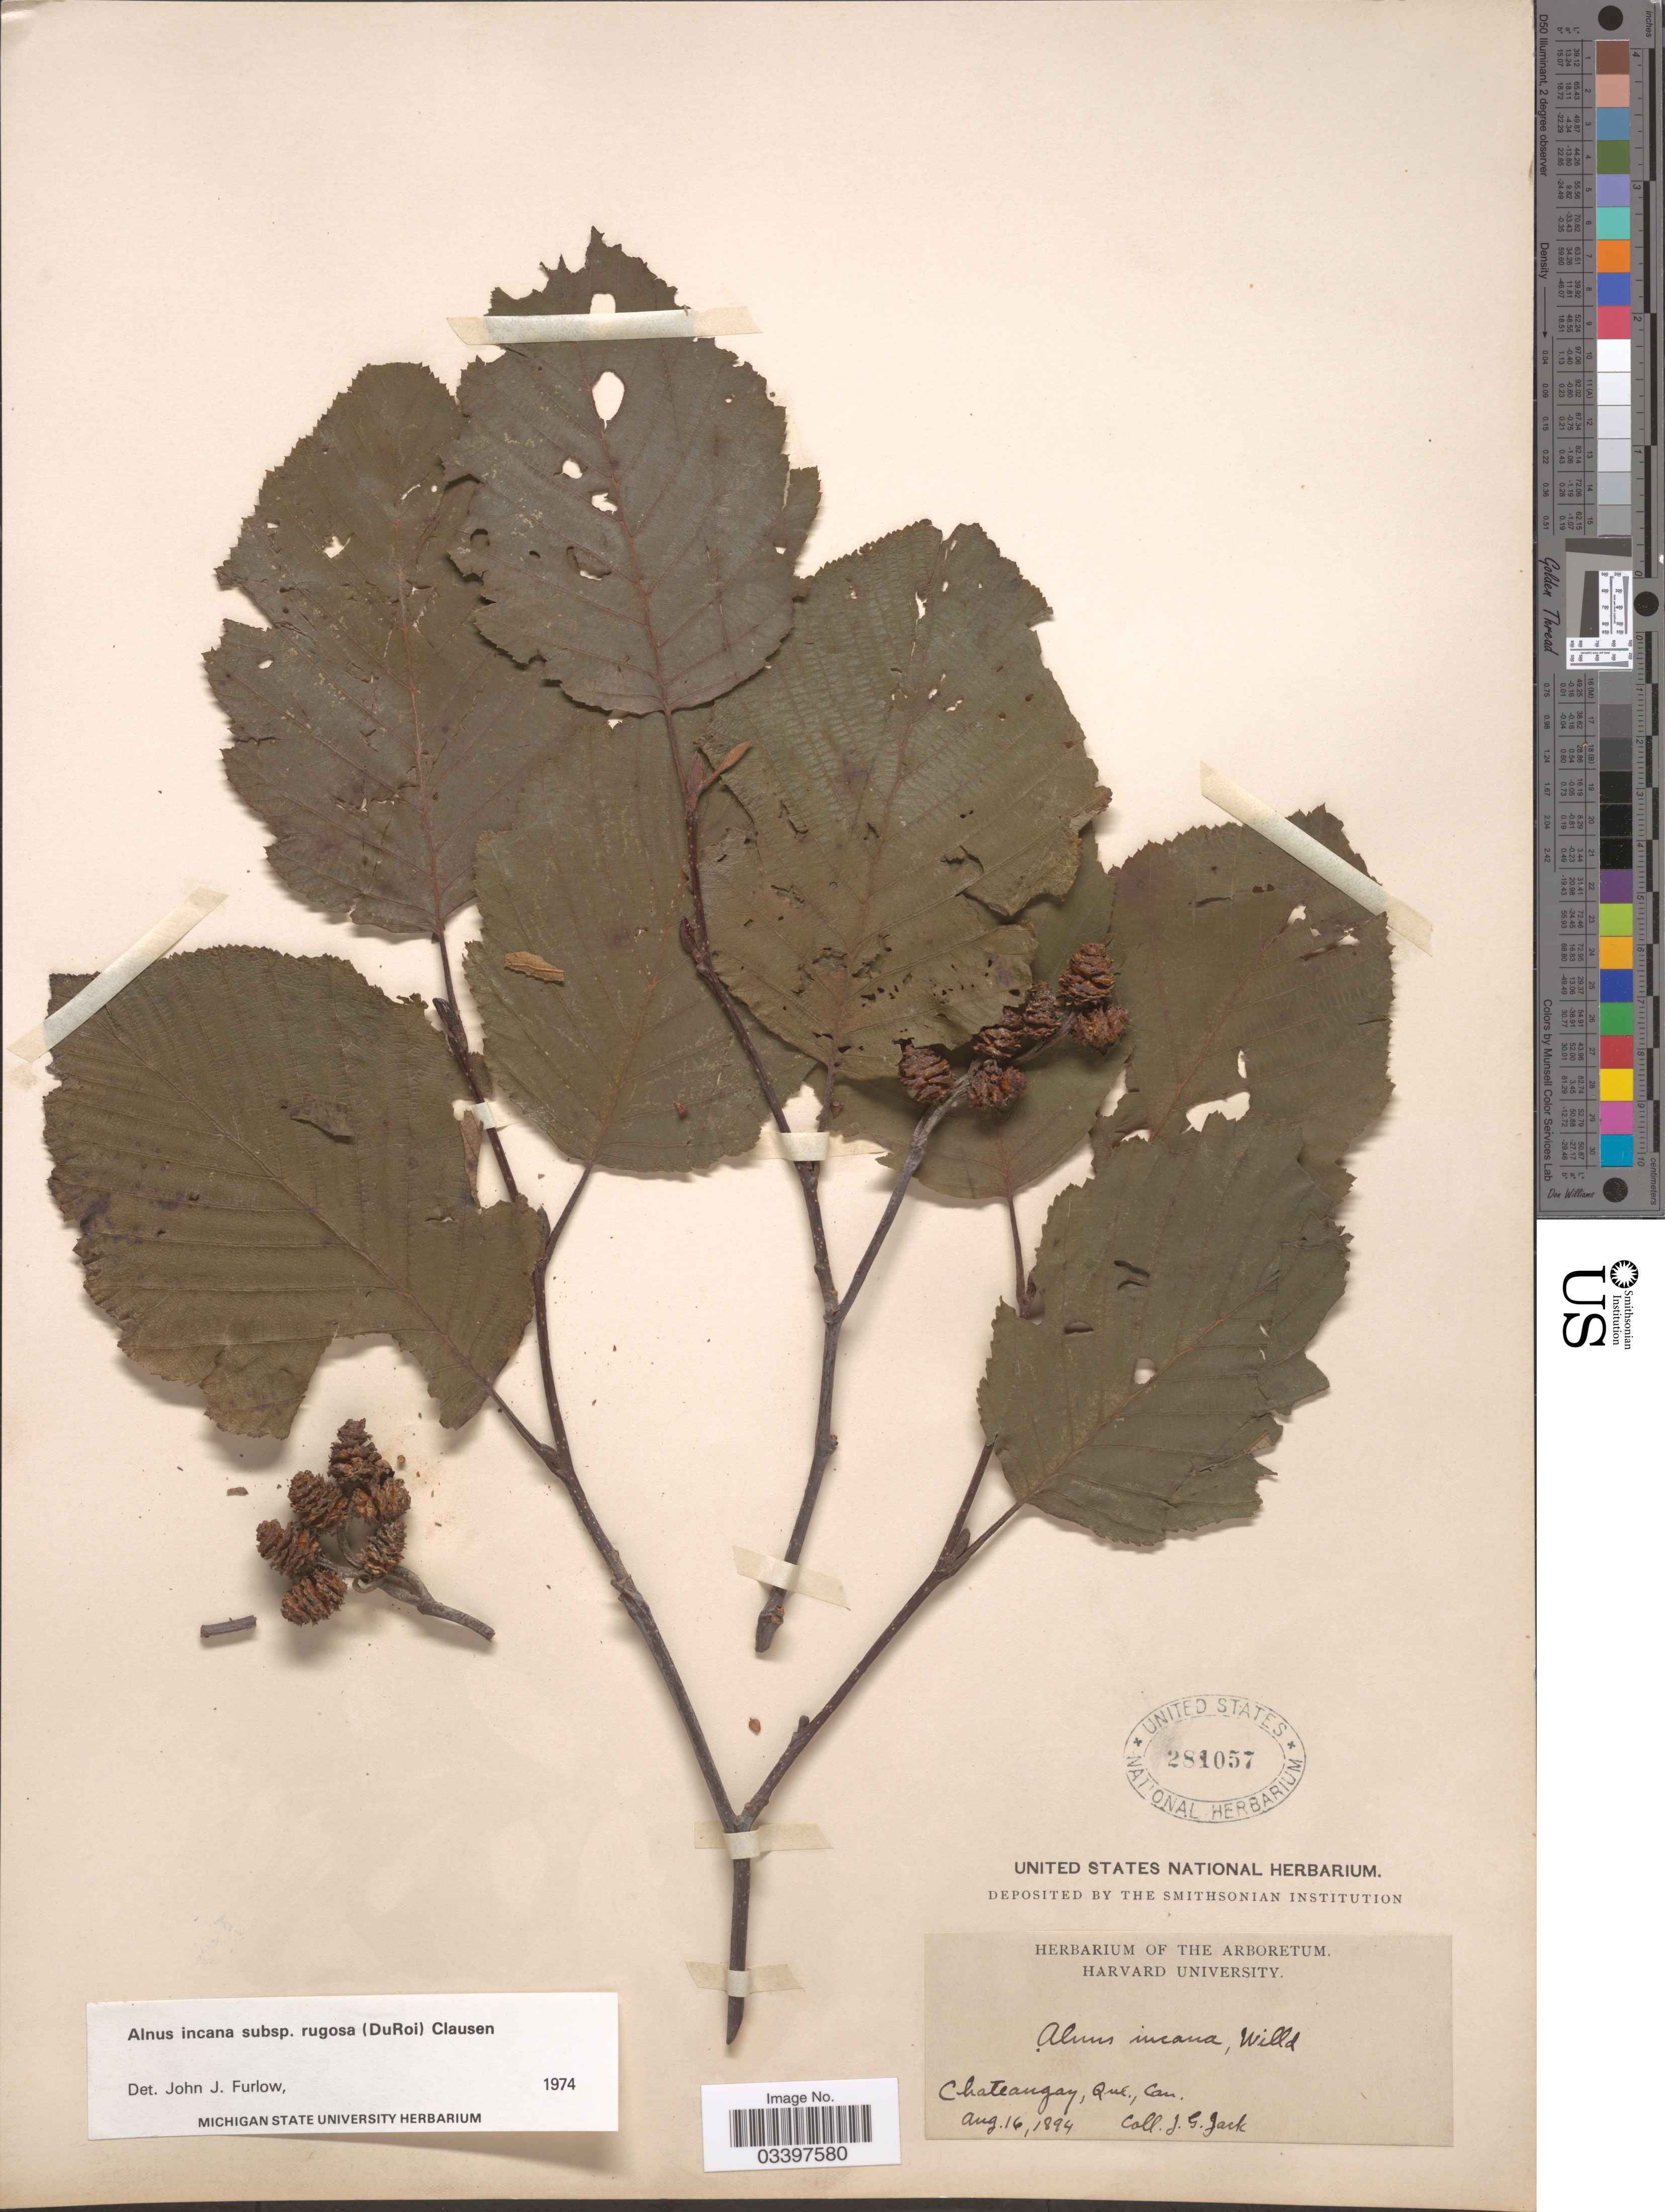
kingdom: Plantae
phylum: Tracheophyta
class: Magnoliopsida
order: Fagales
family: Betulaceae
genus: Alnus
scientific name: Alnus incana subsp. rugosa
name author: (Du Roi) R.T. Clausen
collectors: J. G. Jack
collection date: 1894-08-16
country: Canada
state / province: Quebec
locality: Chateaugay.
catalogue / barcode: US 281057